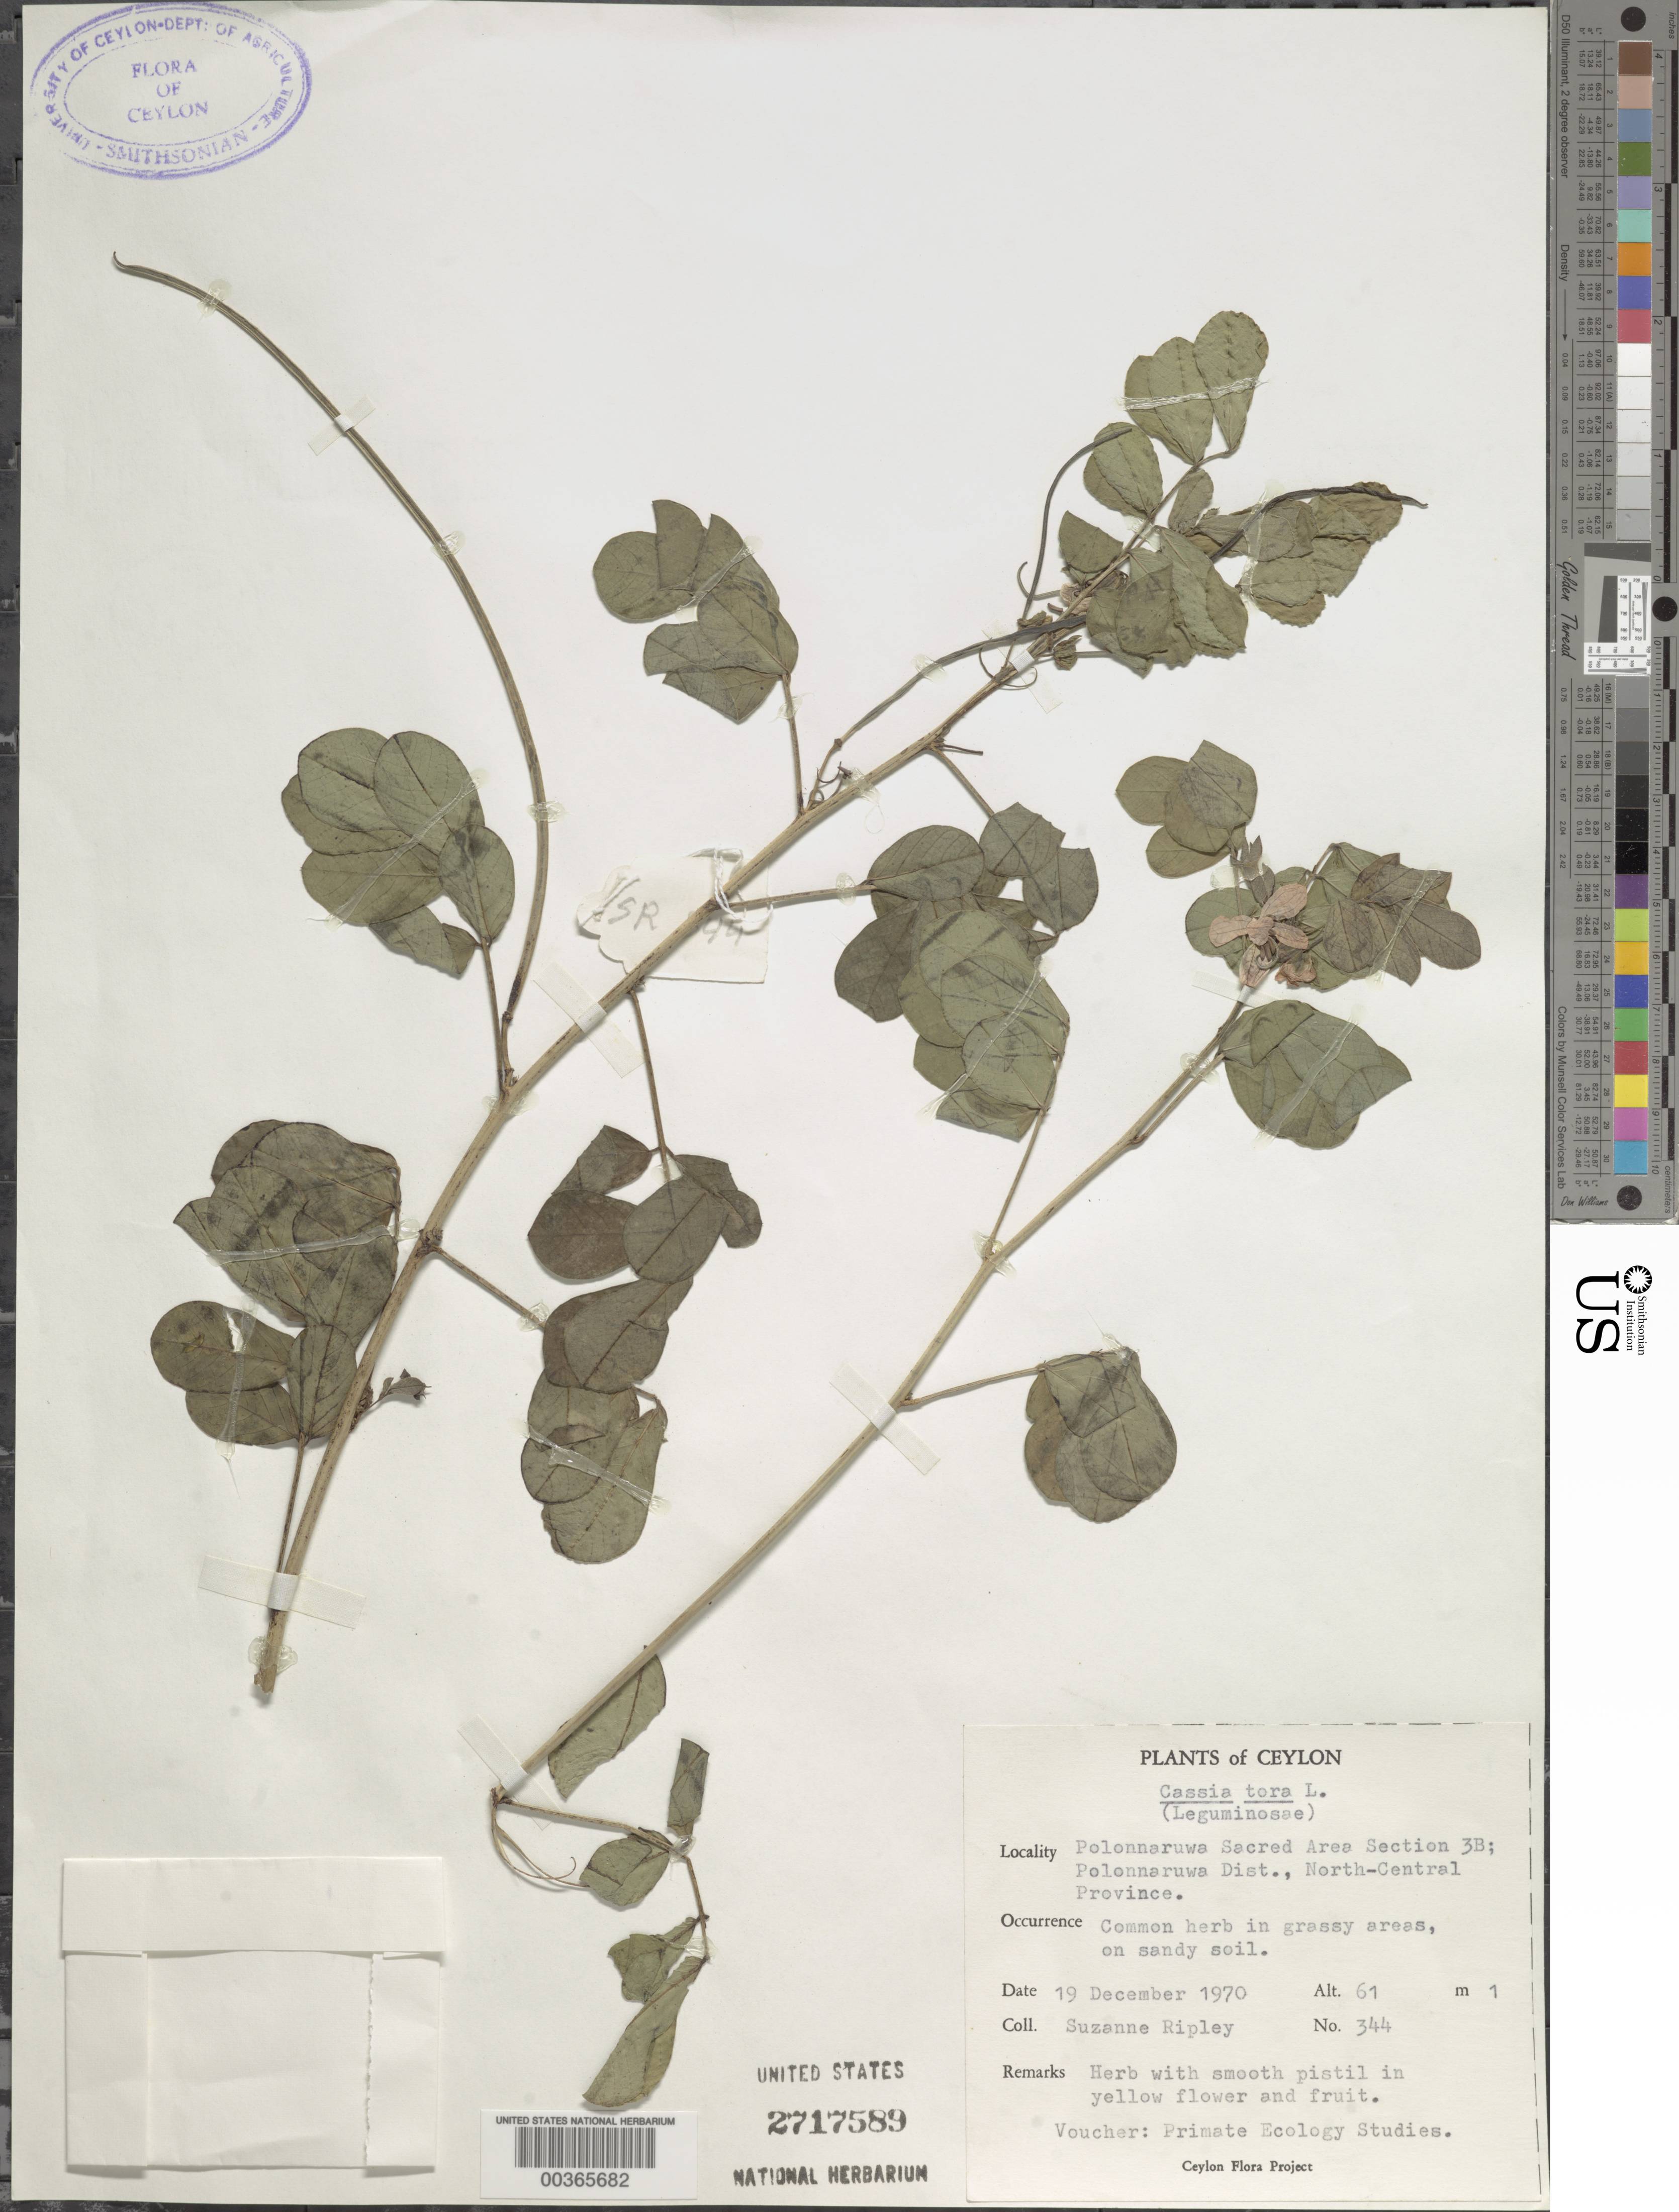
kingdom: Plantae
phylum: Tracheophyta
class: Magnoliopsida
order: Fabales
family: Fabaceae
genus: Senna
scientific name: Senna obtusifolia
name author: (L.) H.S. Irwin & Barneby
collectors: S. Ripley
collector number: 344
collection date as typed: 19 Dec 1970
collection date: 1970-12-19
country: Sri Lanka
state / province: North Central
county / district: Polonnaruwa Dist.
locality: Polonnaruwa sacred area section 3b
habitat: In grassy areas, on sandy soil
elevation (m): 61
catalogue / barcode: US 2717589